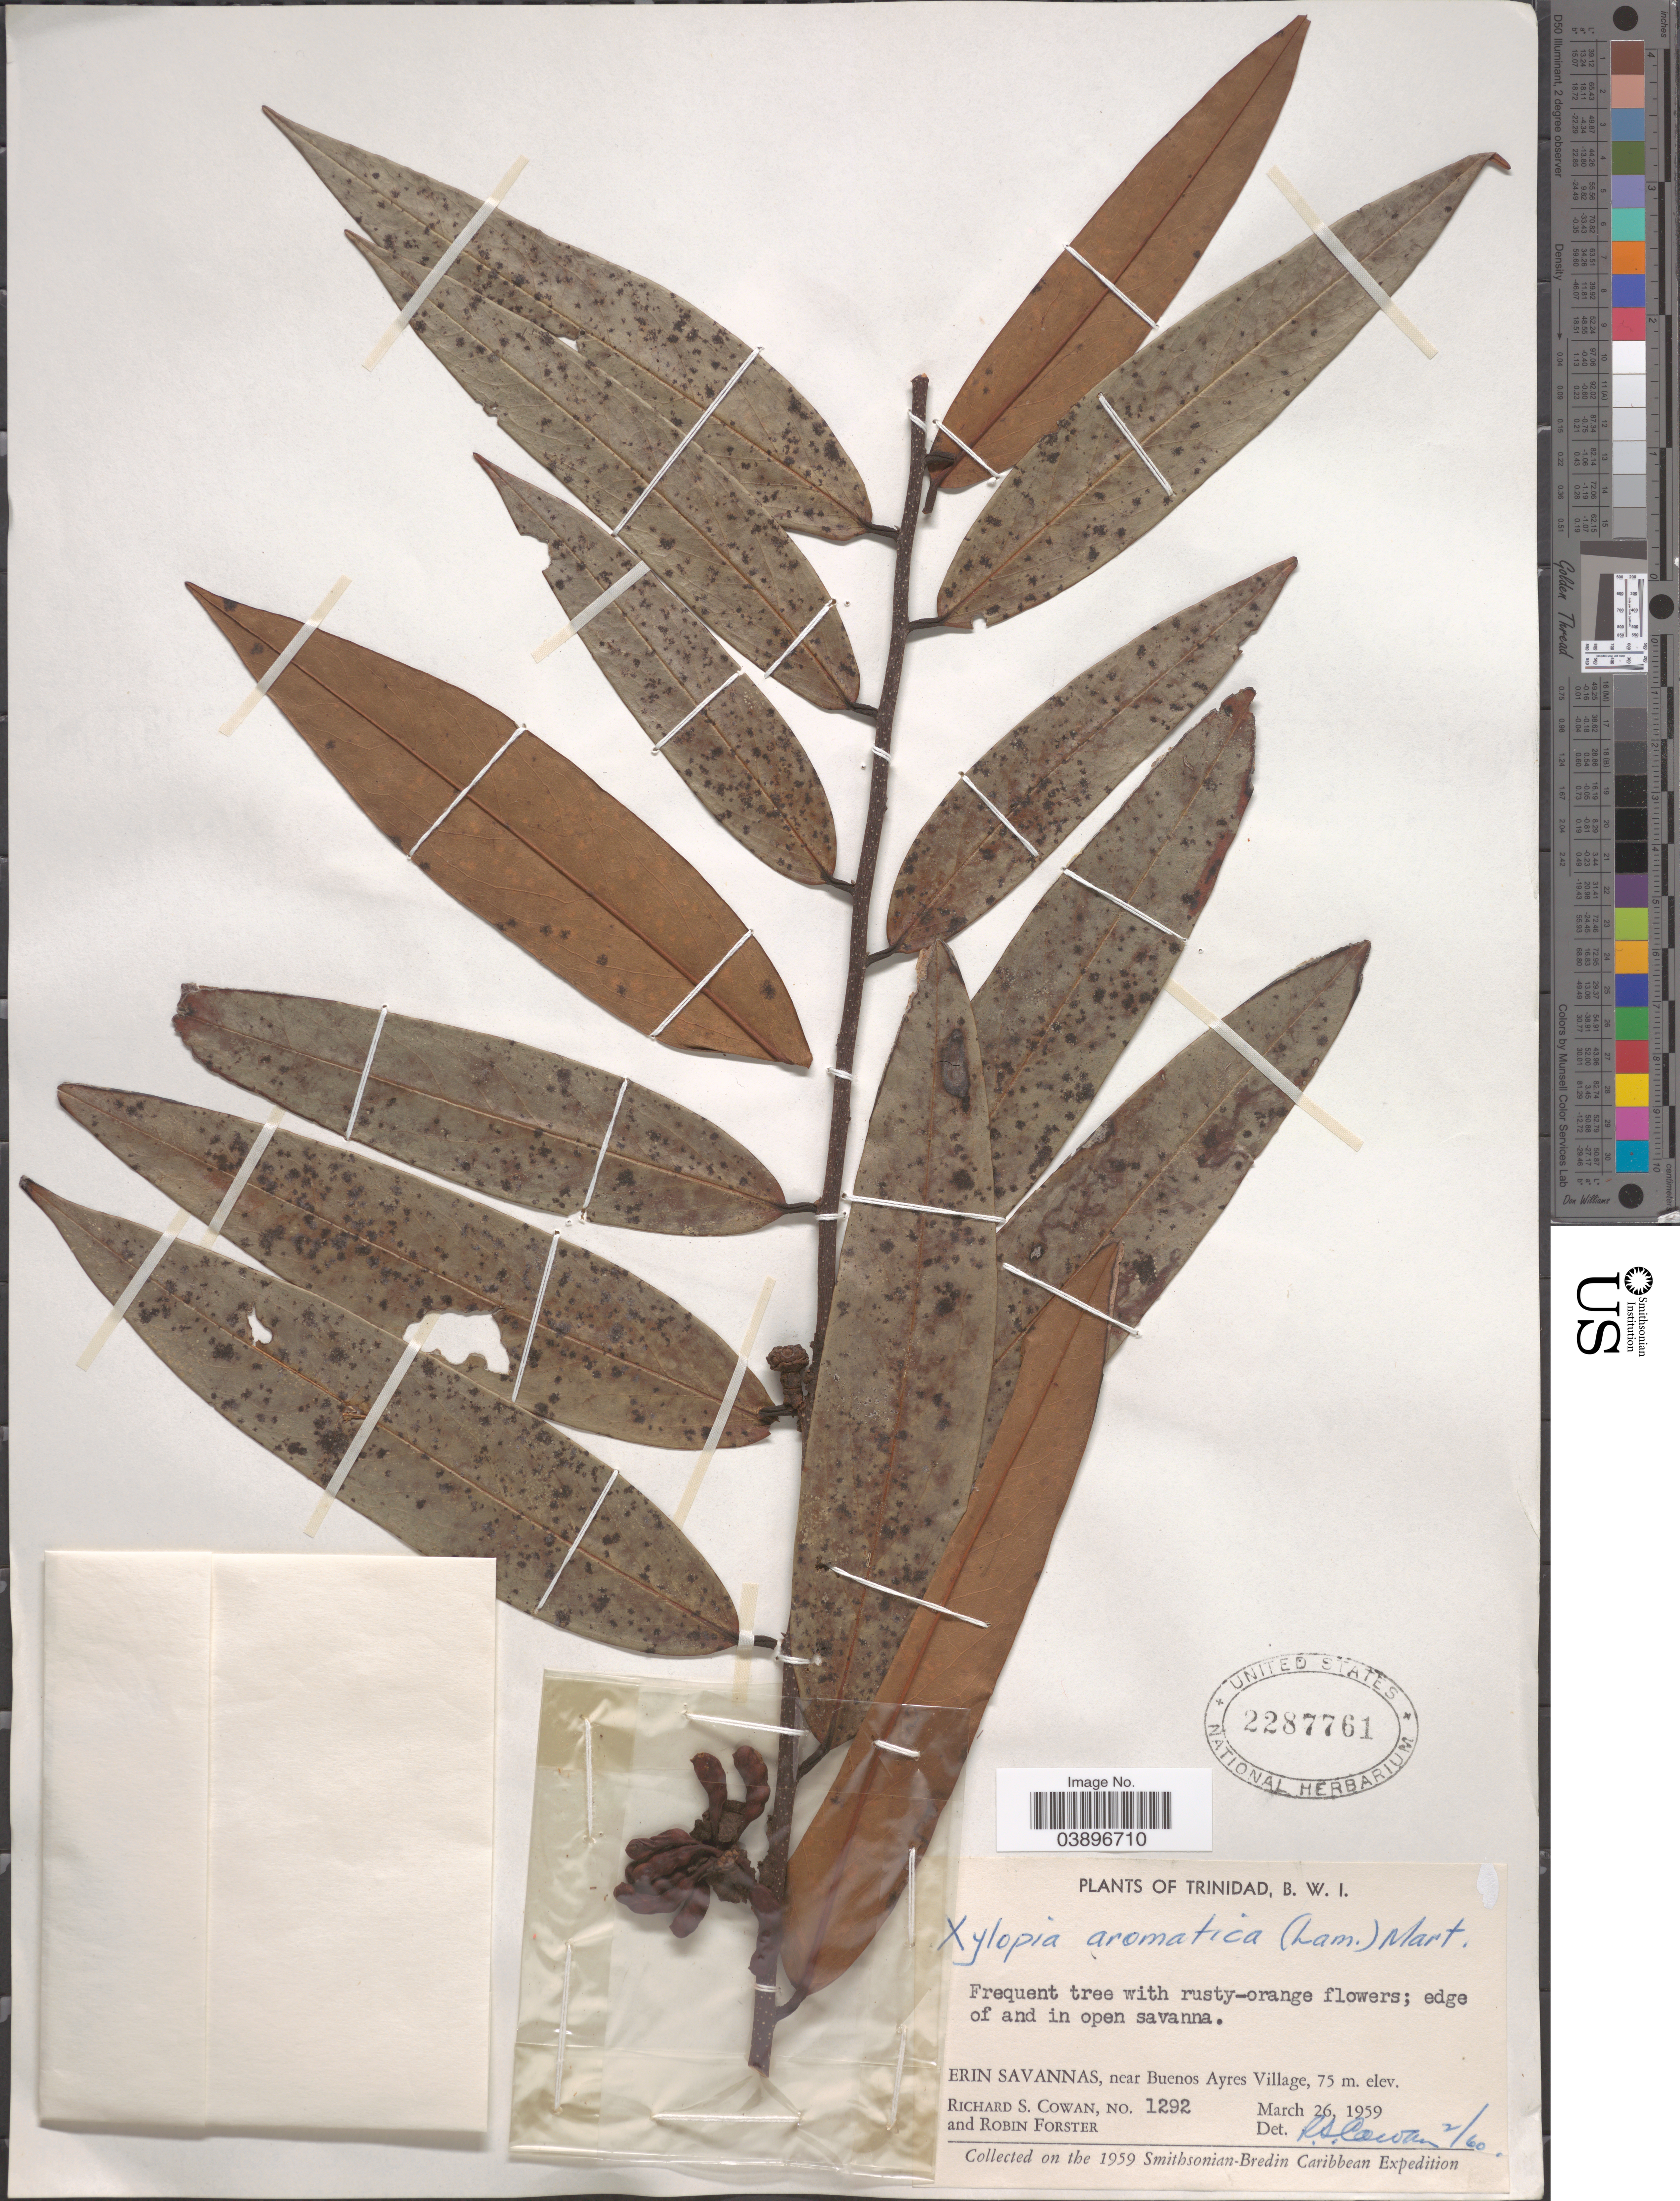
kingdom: Plantae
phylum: Tracheophyta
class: Magnoliopsida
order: Magnoliales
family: Annonaceae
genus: Xylopia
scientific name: Xylopia aromatica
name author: (Lam.) Mart.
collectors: R. S. Cowan & R. Forster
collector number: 1292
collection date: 1959-03-26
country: Trinidad and Tobago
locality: Trinidad, B. W. I. Erin Savannas, near Buenos Ayres Village.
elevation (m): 75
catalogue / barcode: US 2287761